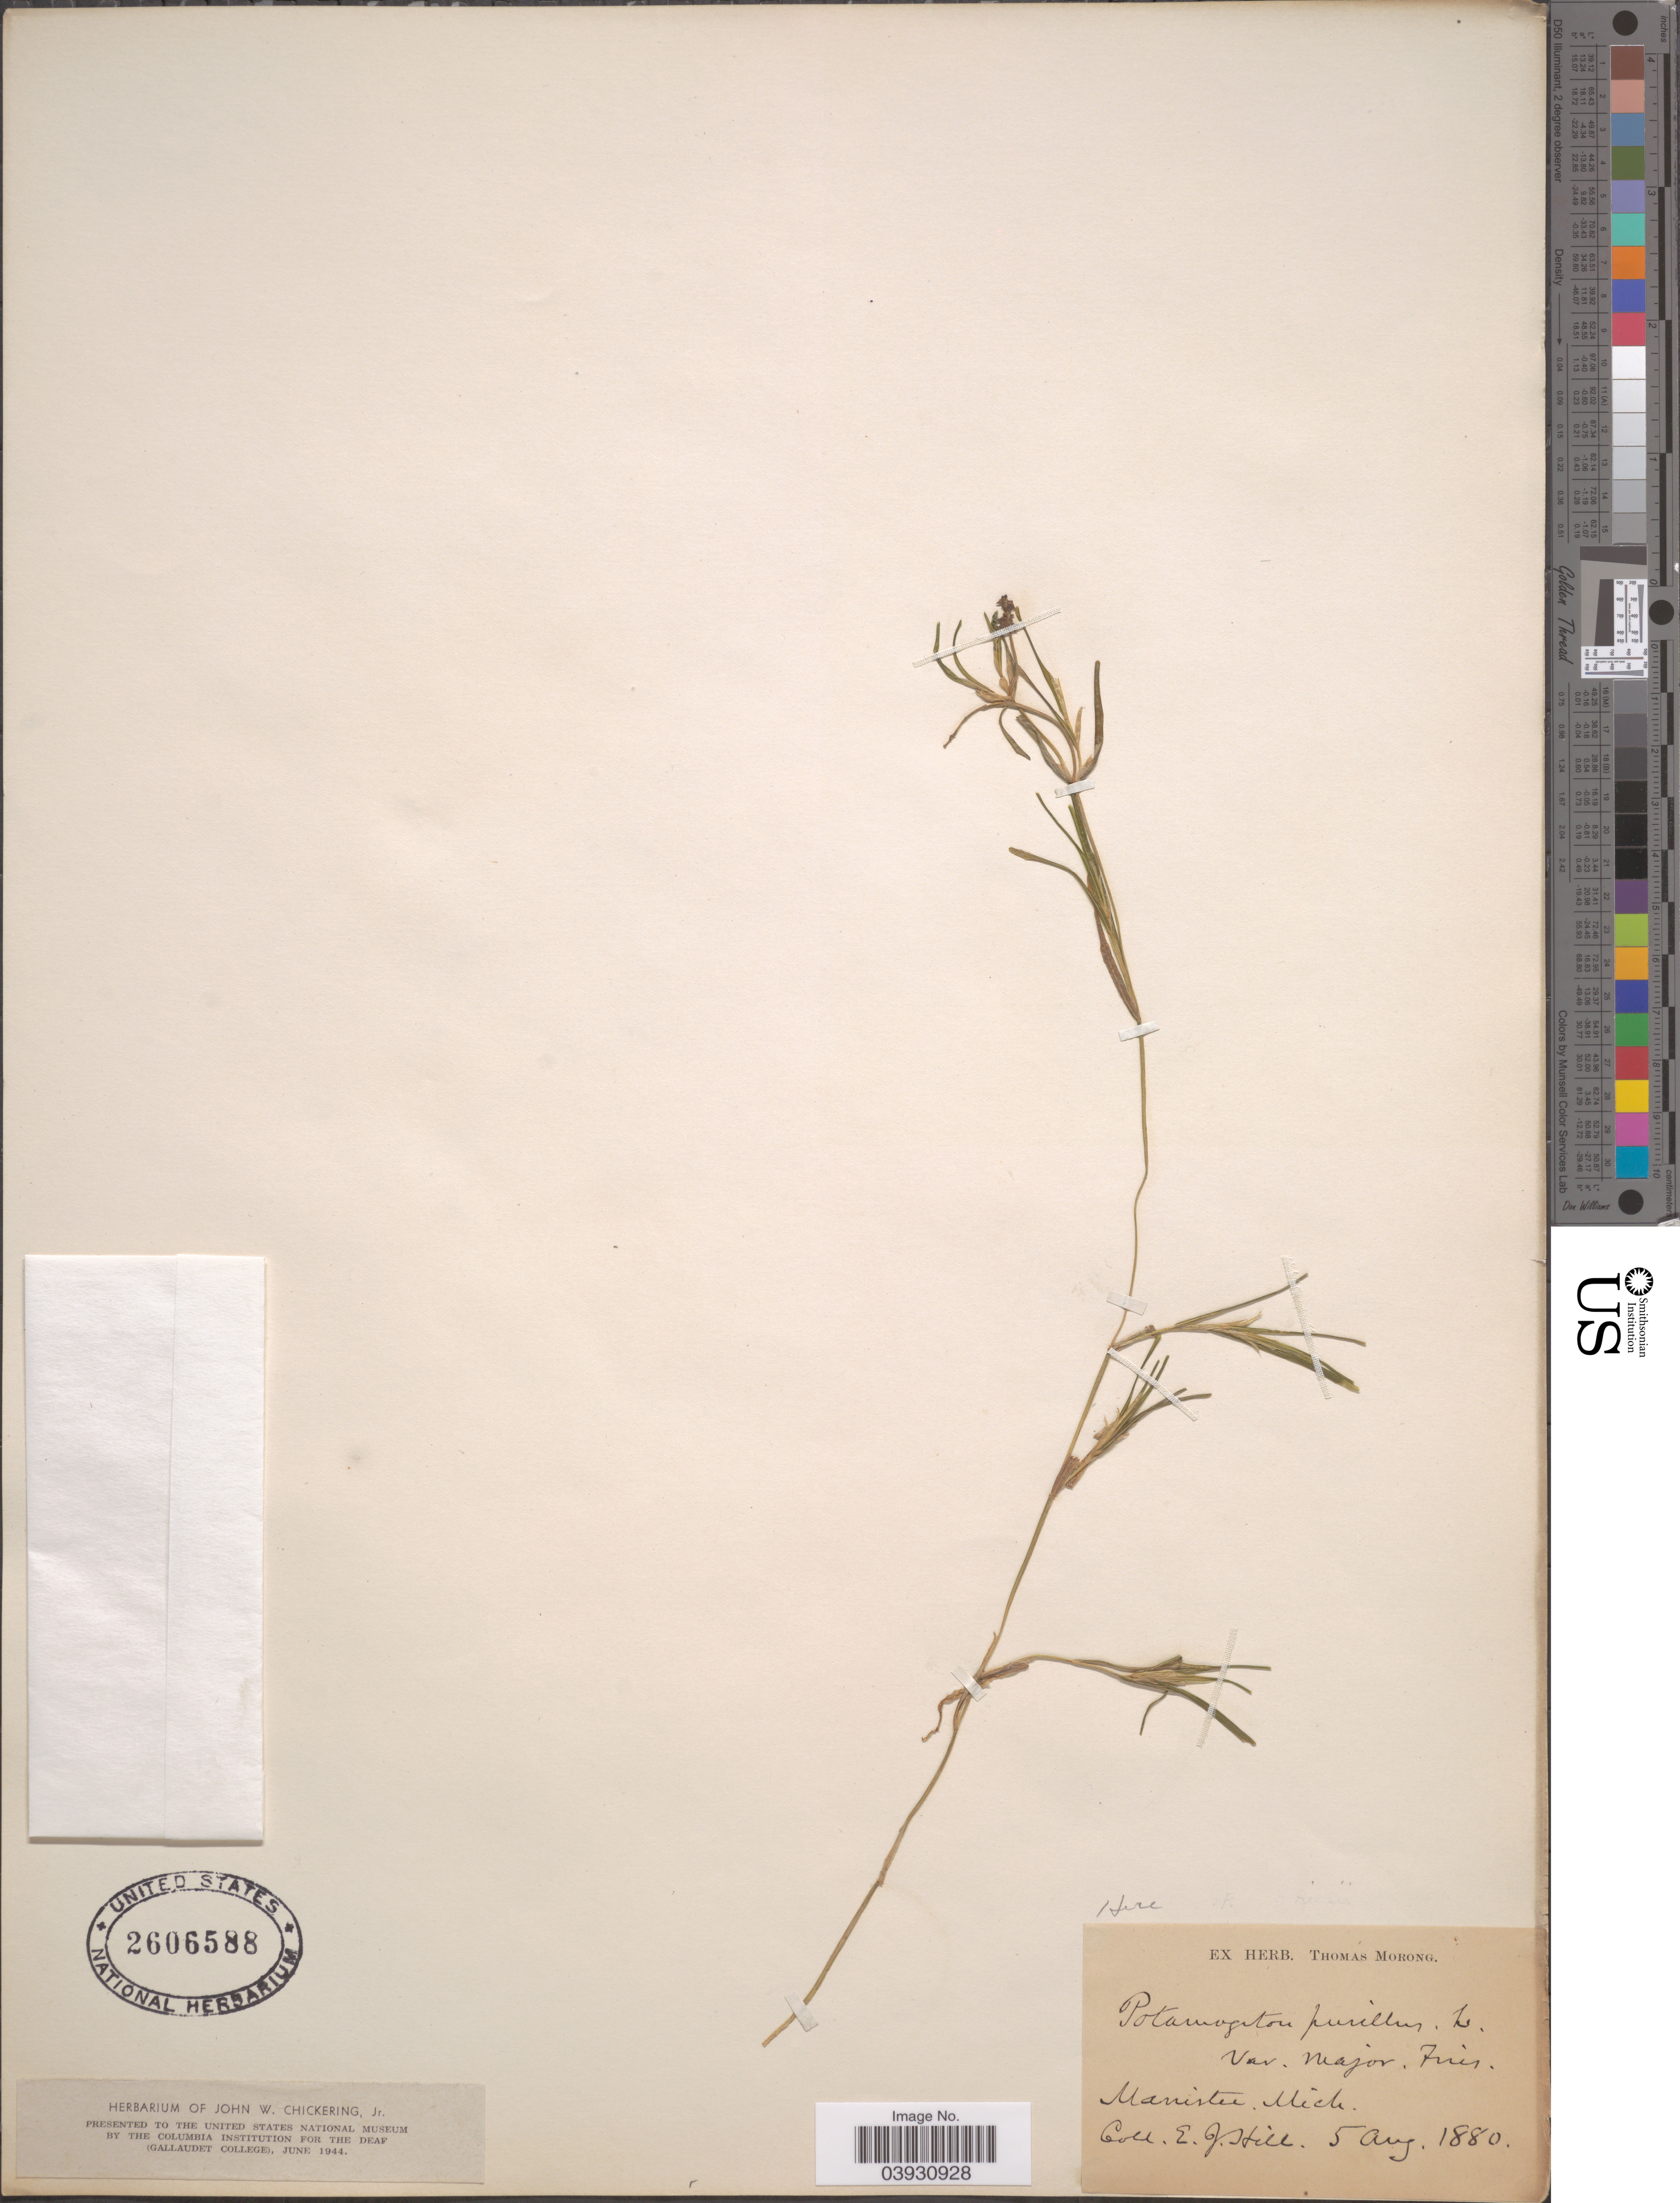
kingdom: Plantae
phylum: Tracheophyta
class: Liliopsida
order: Alismatales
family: Potamogetonaceae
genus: Potamogeton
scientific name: Potamogeton pusillus var. pusillus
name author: L.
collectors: E. J. Hill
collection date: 1880-08-05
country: United States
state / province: Michigan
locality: Manistee.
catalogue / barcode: US 2606588